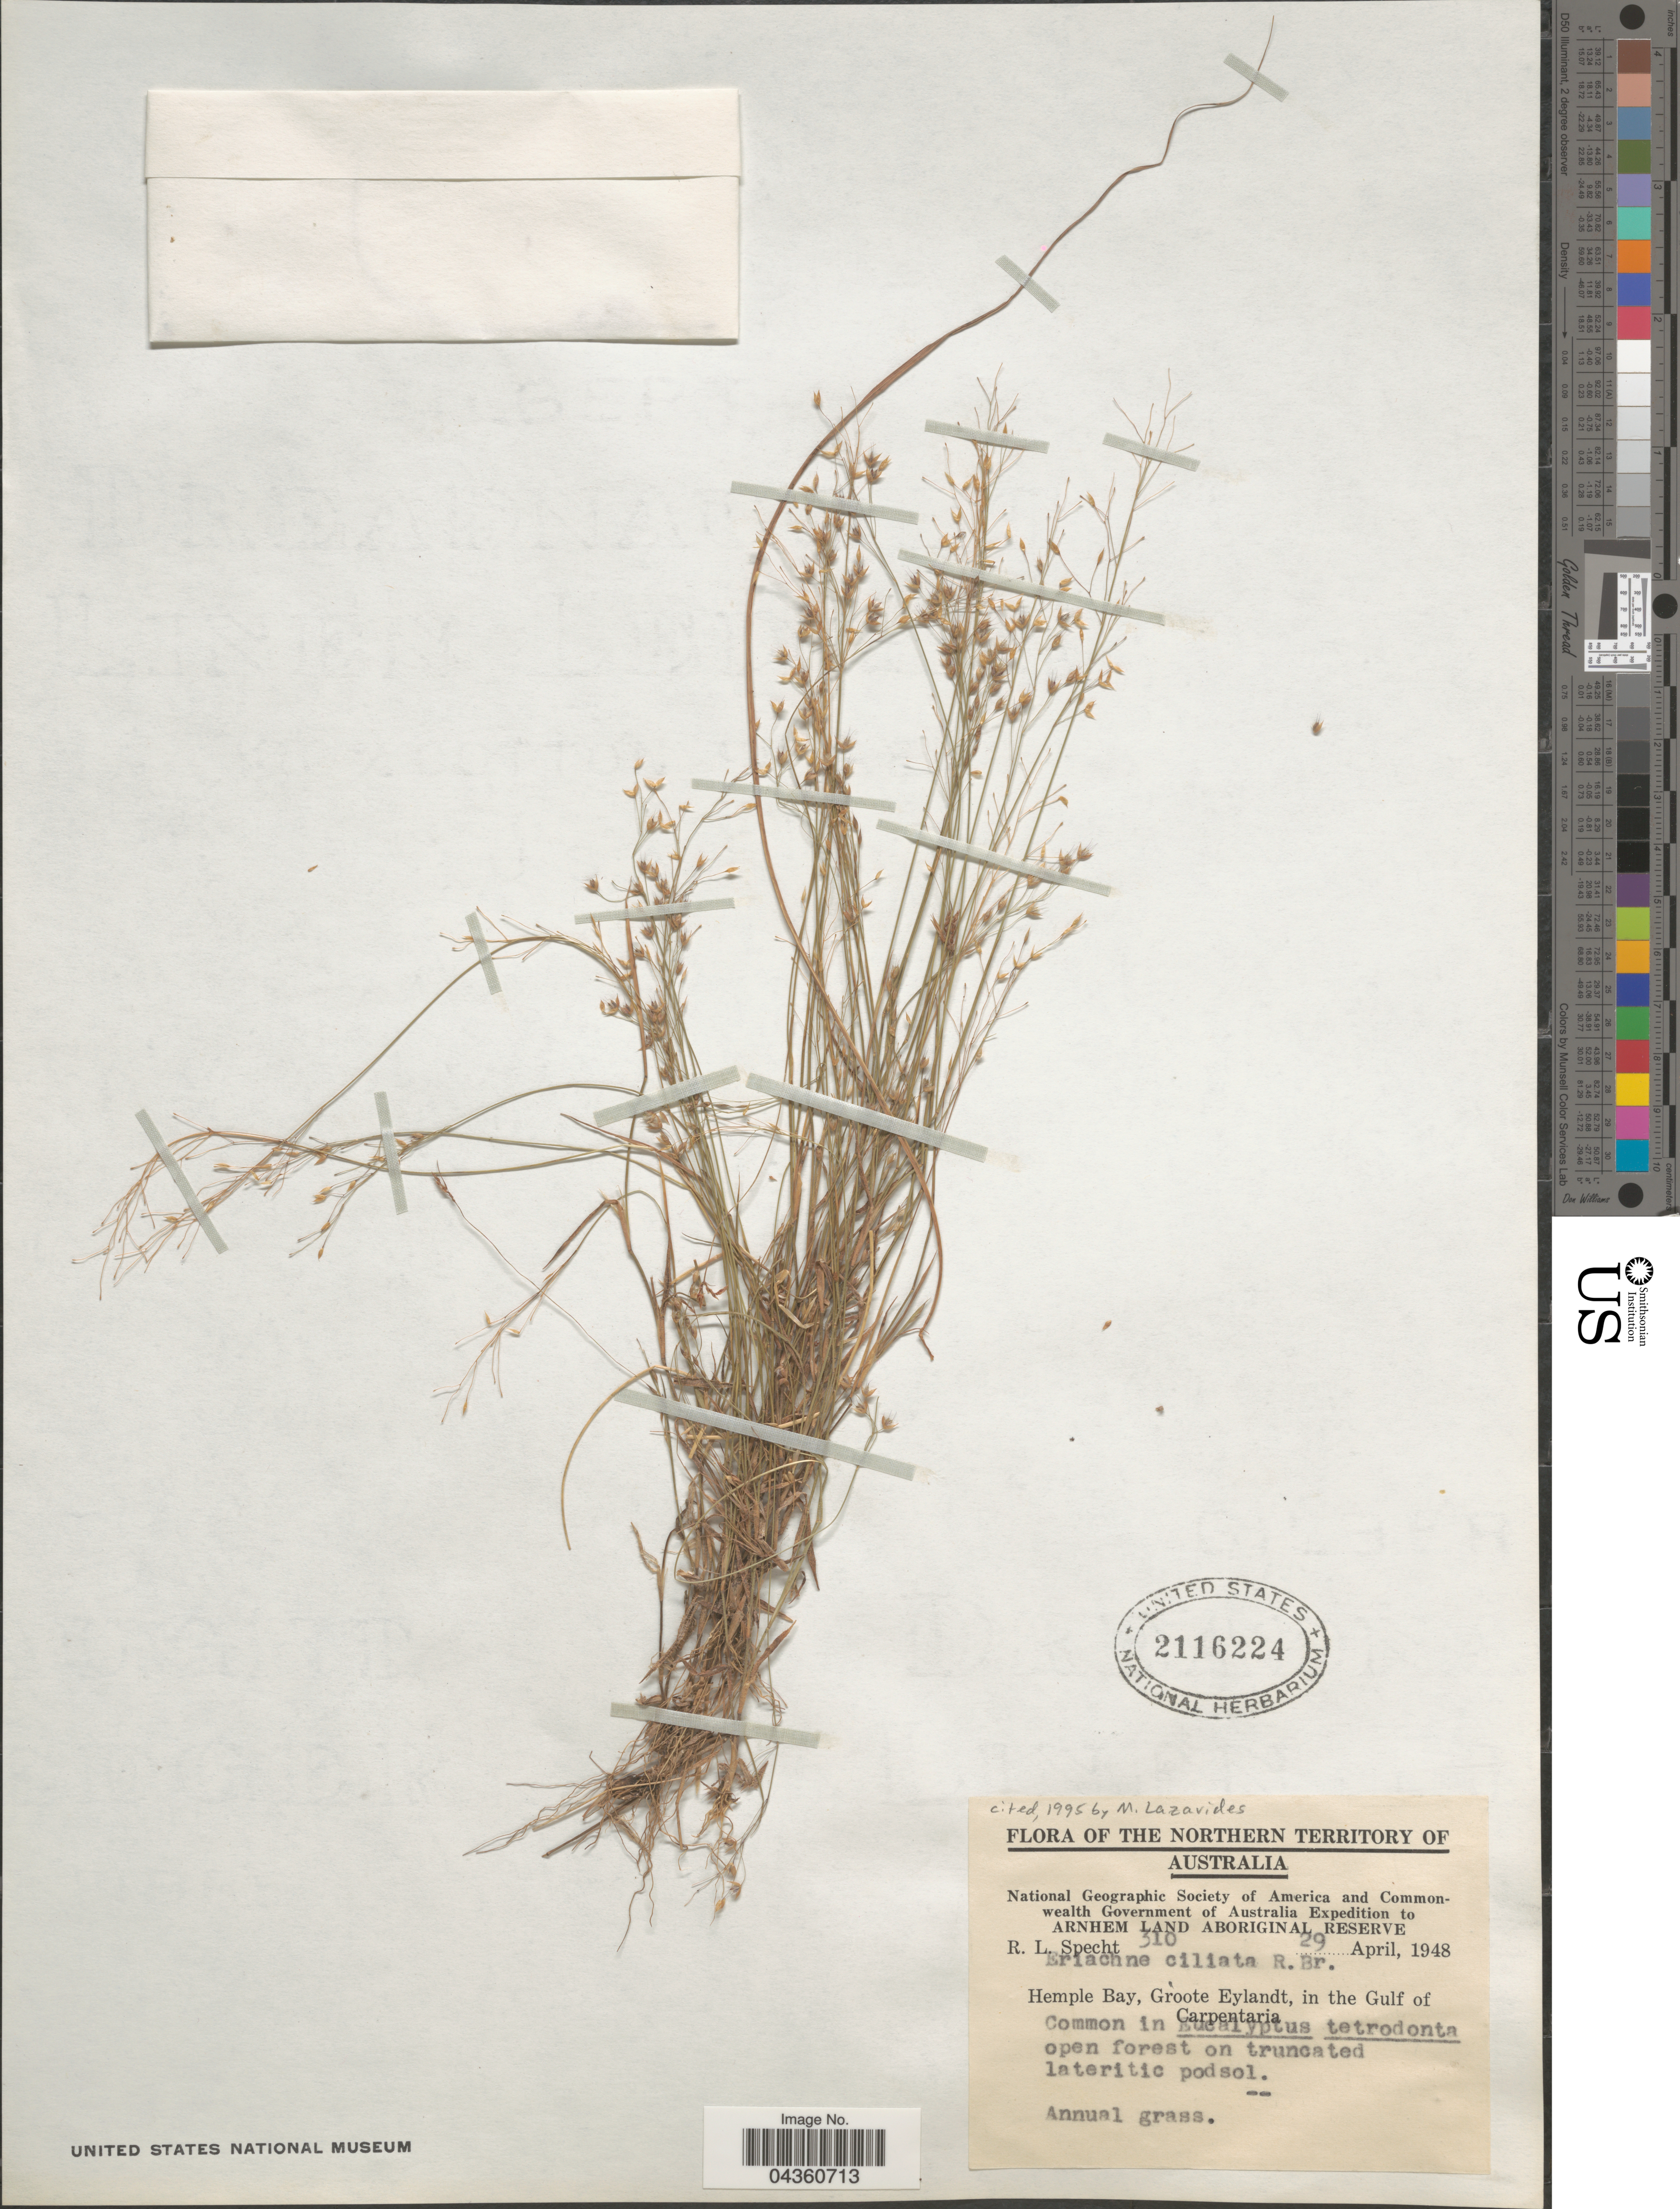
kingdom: Plantae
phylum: Tracheophyta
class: Liliopsida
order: Poales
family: Poaceae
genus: Eriachne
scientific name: Eriachne ciliata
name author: R. Br.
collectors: R. L. Specht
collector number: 310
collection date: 1948-04-29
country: Australia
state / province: Northern Territory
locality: National Geographic Society of America and Commonwealth Government of Australia Expedition to Arnhem Land Aboriginal Reserve. Hemple Bay, Groote Eylandt, in the Gulf of Carpentaria.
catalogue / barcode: US 2116224